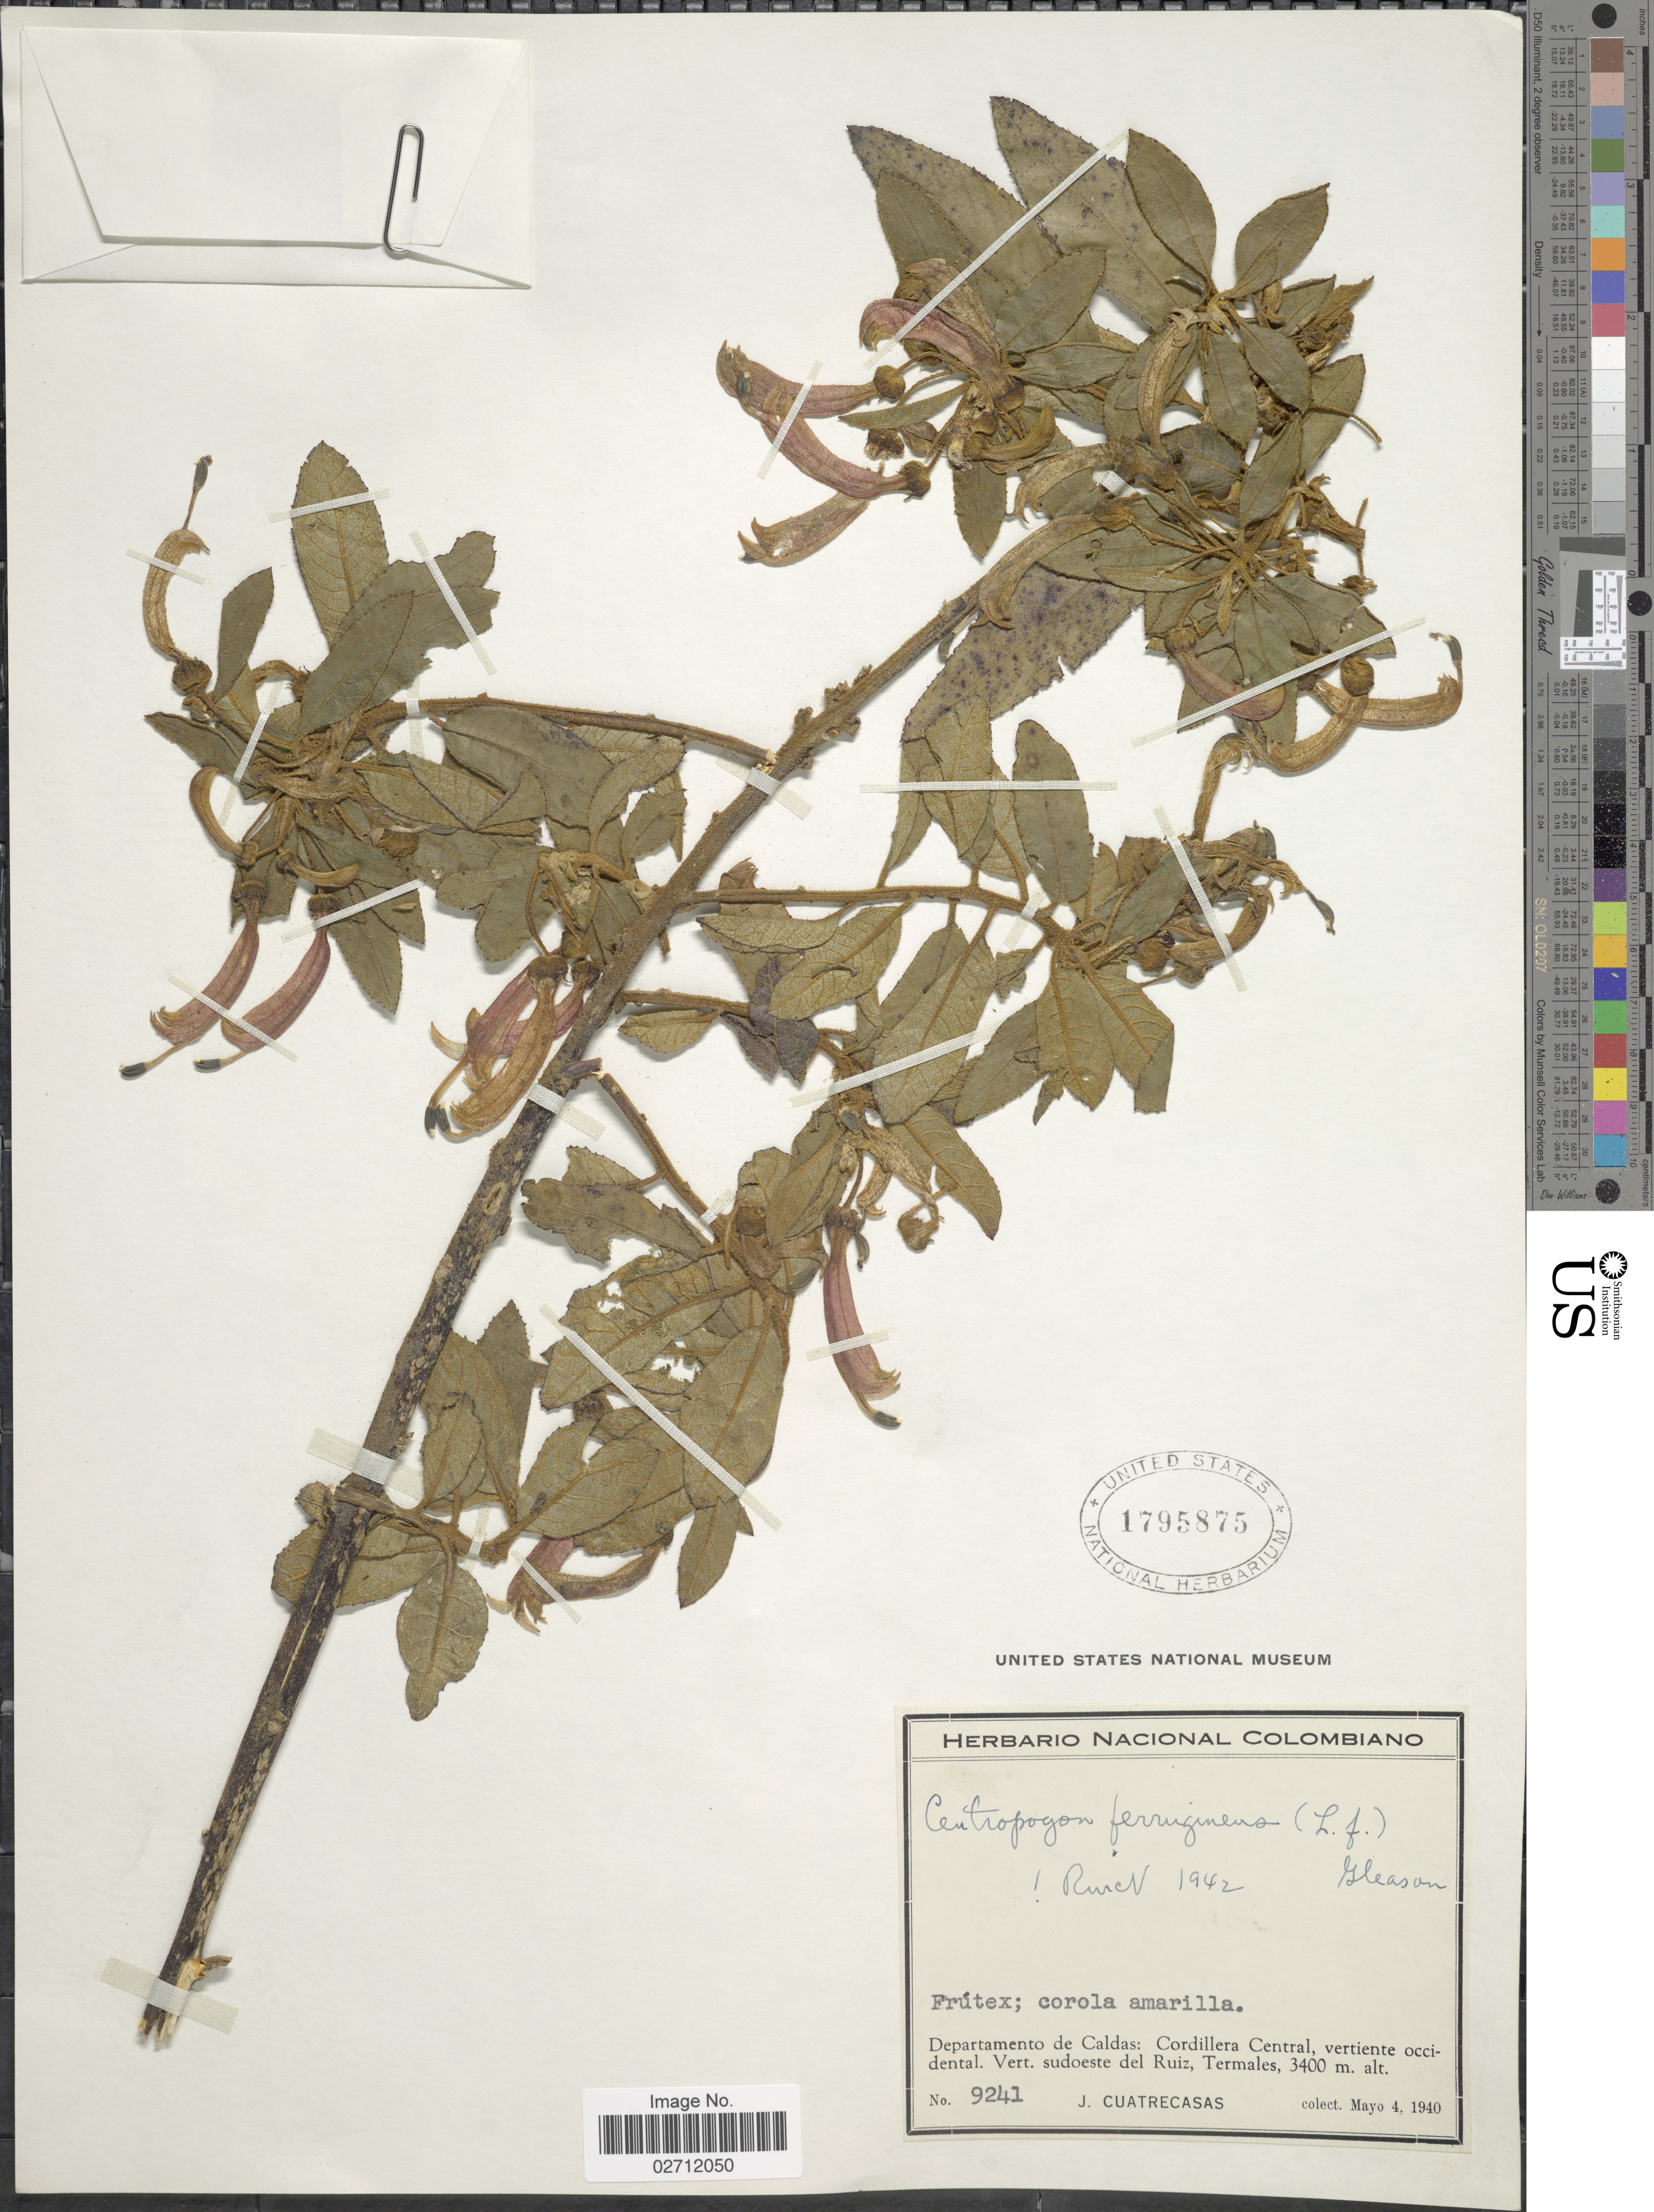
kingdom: Plantae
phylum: Tracheophyta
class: Magnoliopsida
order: Asterales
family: Campanulaceae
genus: Centropogon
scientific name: Centropogon ferrugineus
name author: (L. f.) Gleason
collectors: J. Cuatrecasas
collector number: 9241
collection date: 1940-05-04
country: Colombia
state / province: Caldas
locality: Cordillera Central, vertiente occidental, Vert. sudoeste del Ruiz, Termales.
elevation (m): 3400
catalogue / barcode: US 1795875